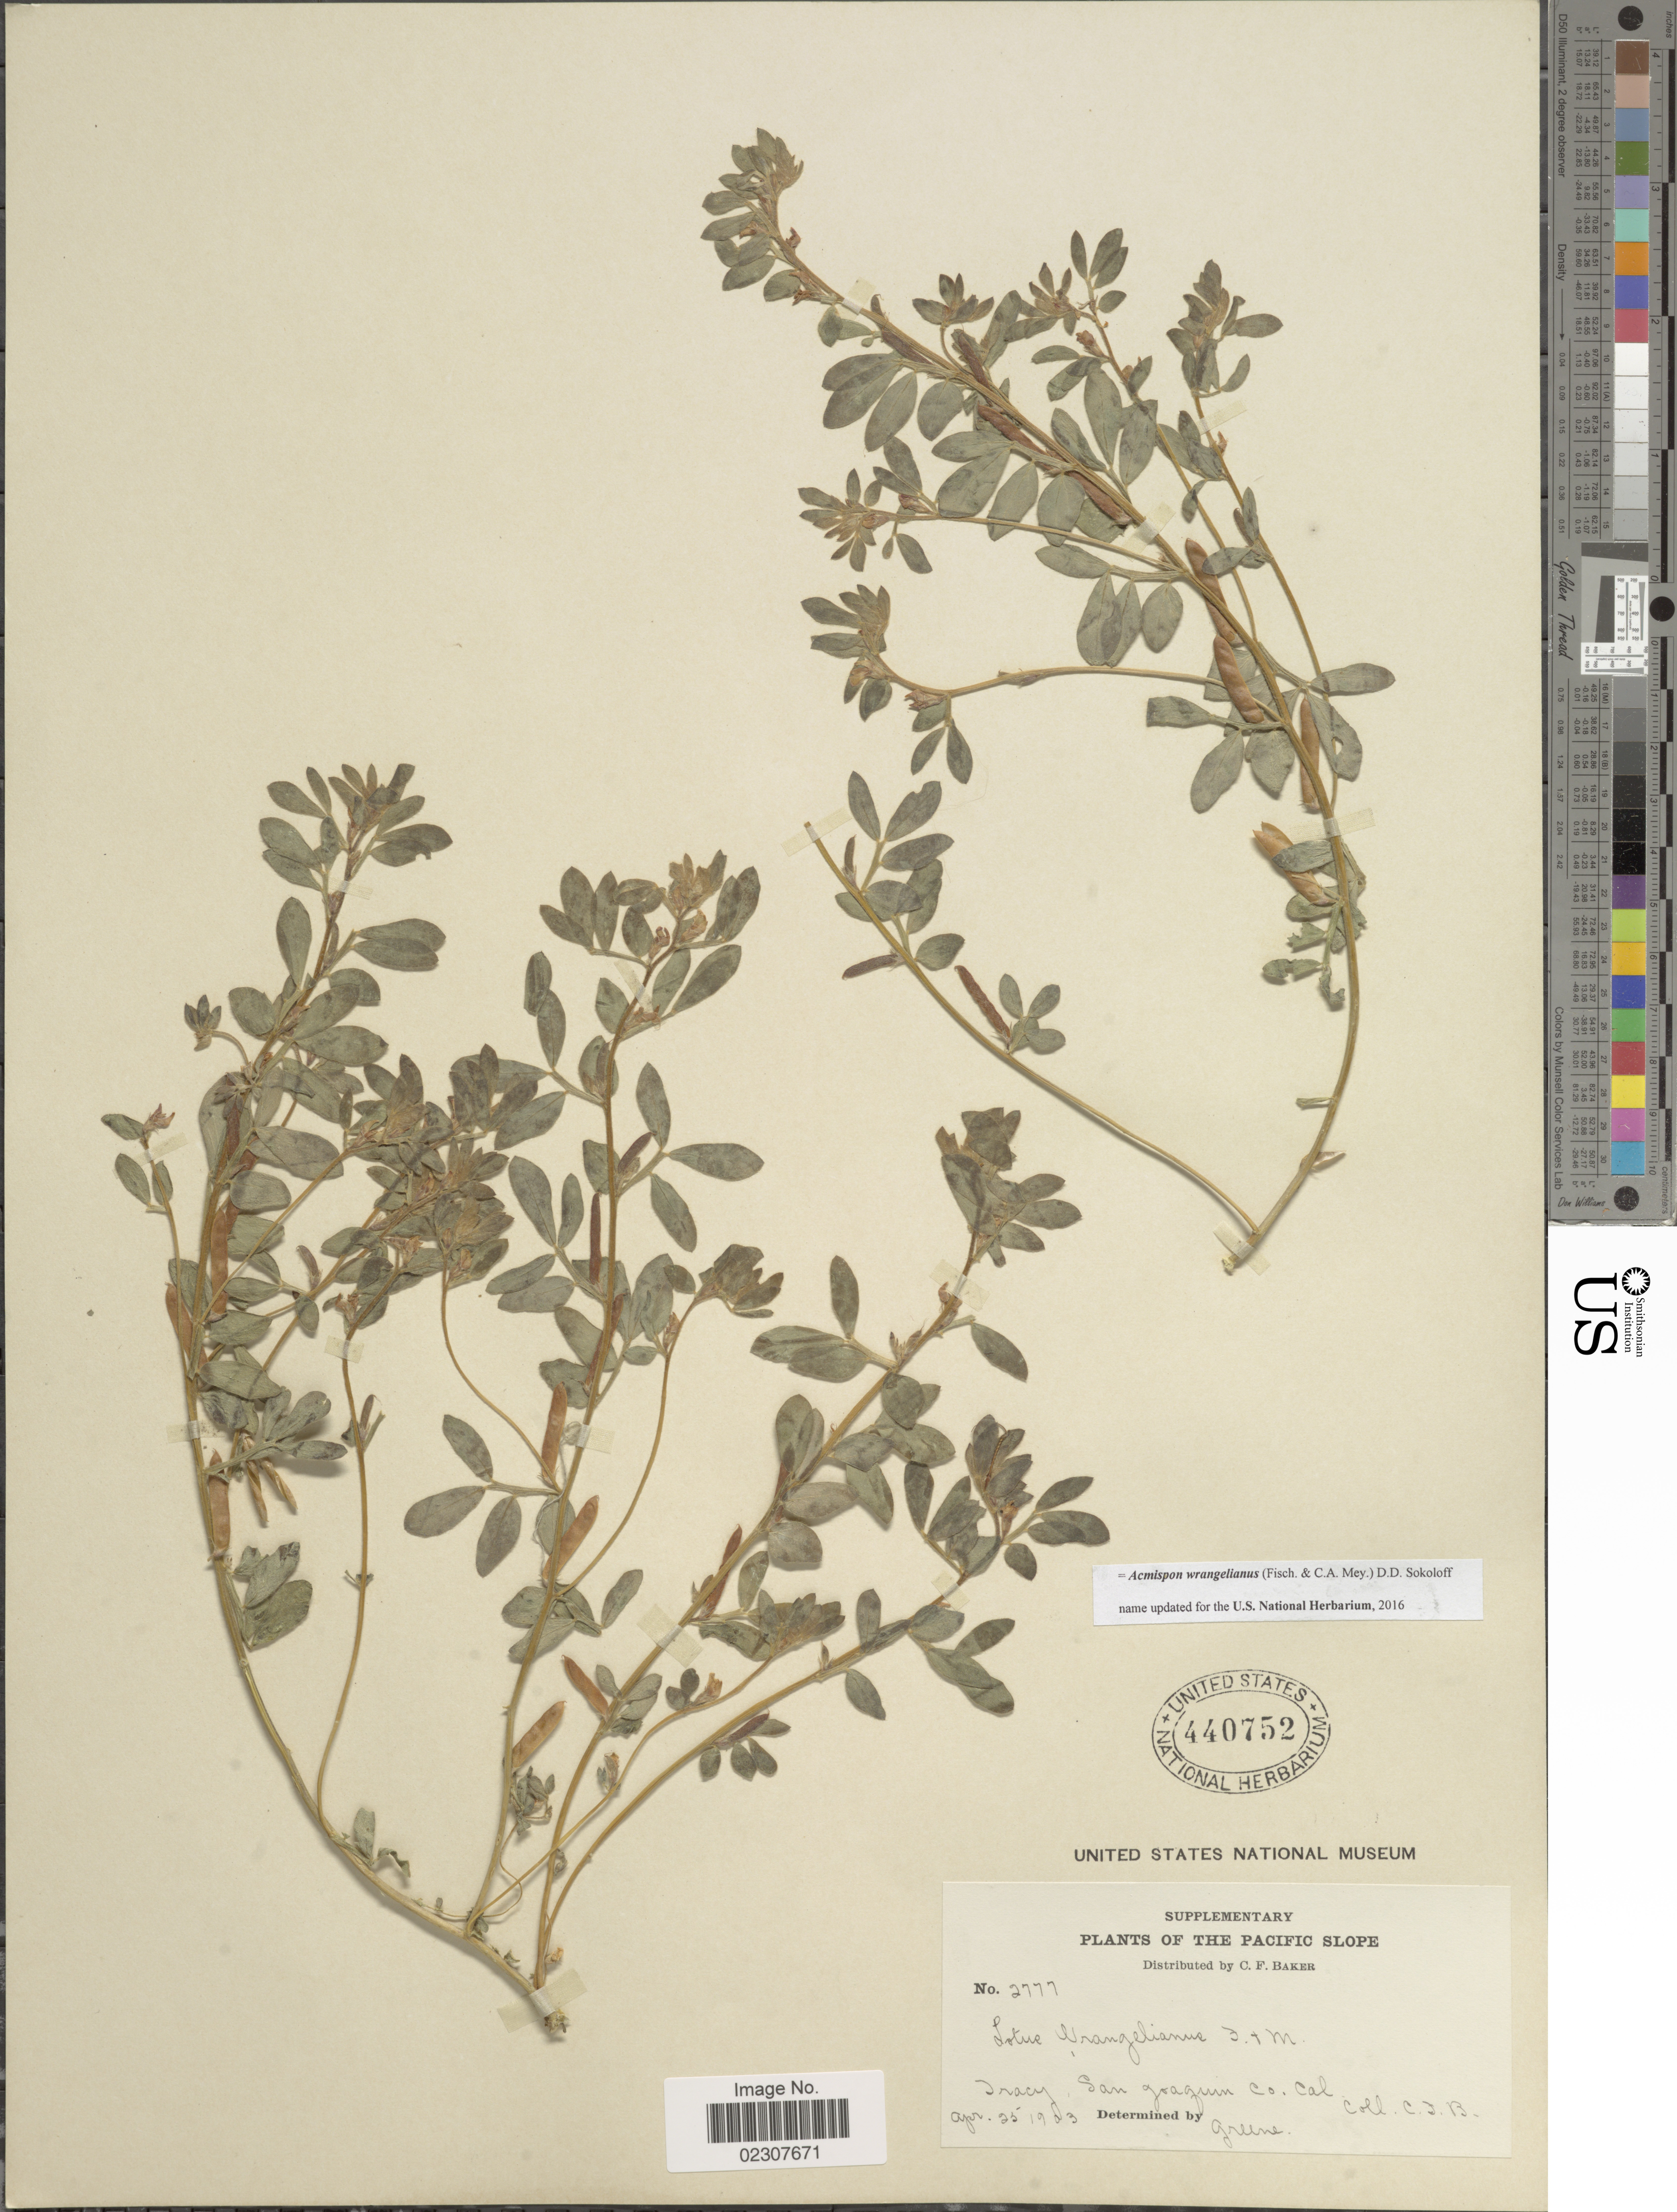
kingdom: Plantae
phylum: Tracheophyta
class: Magnoliopsida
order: Fabales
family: Fabaceae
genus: Acmispon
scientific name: Acmispon wrangelianus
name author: (Fisch. & C.A. Mey.) D.D. Sokoloff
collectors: C. F. Baker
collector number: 2777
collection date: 1903-04-25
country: United States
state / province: California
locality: The Pacific Slope, Iracy, San Joaquim Co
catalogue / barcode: US 440752